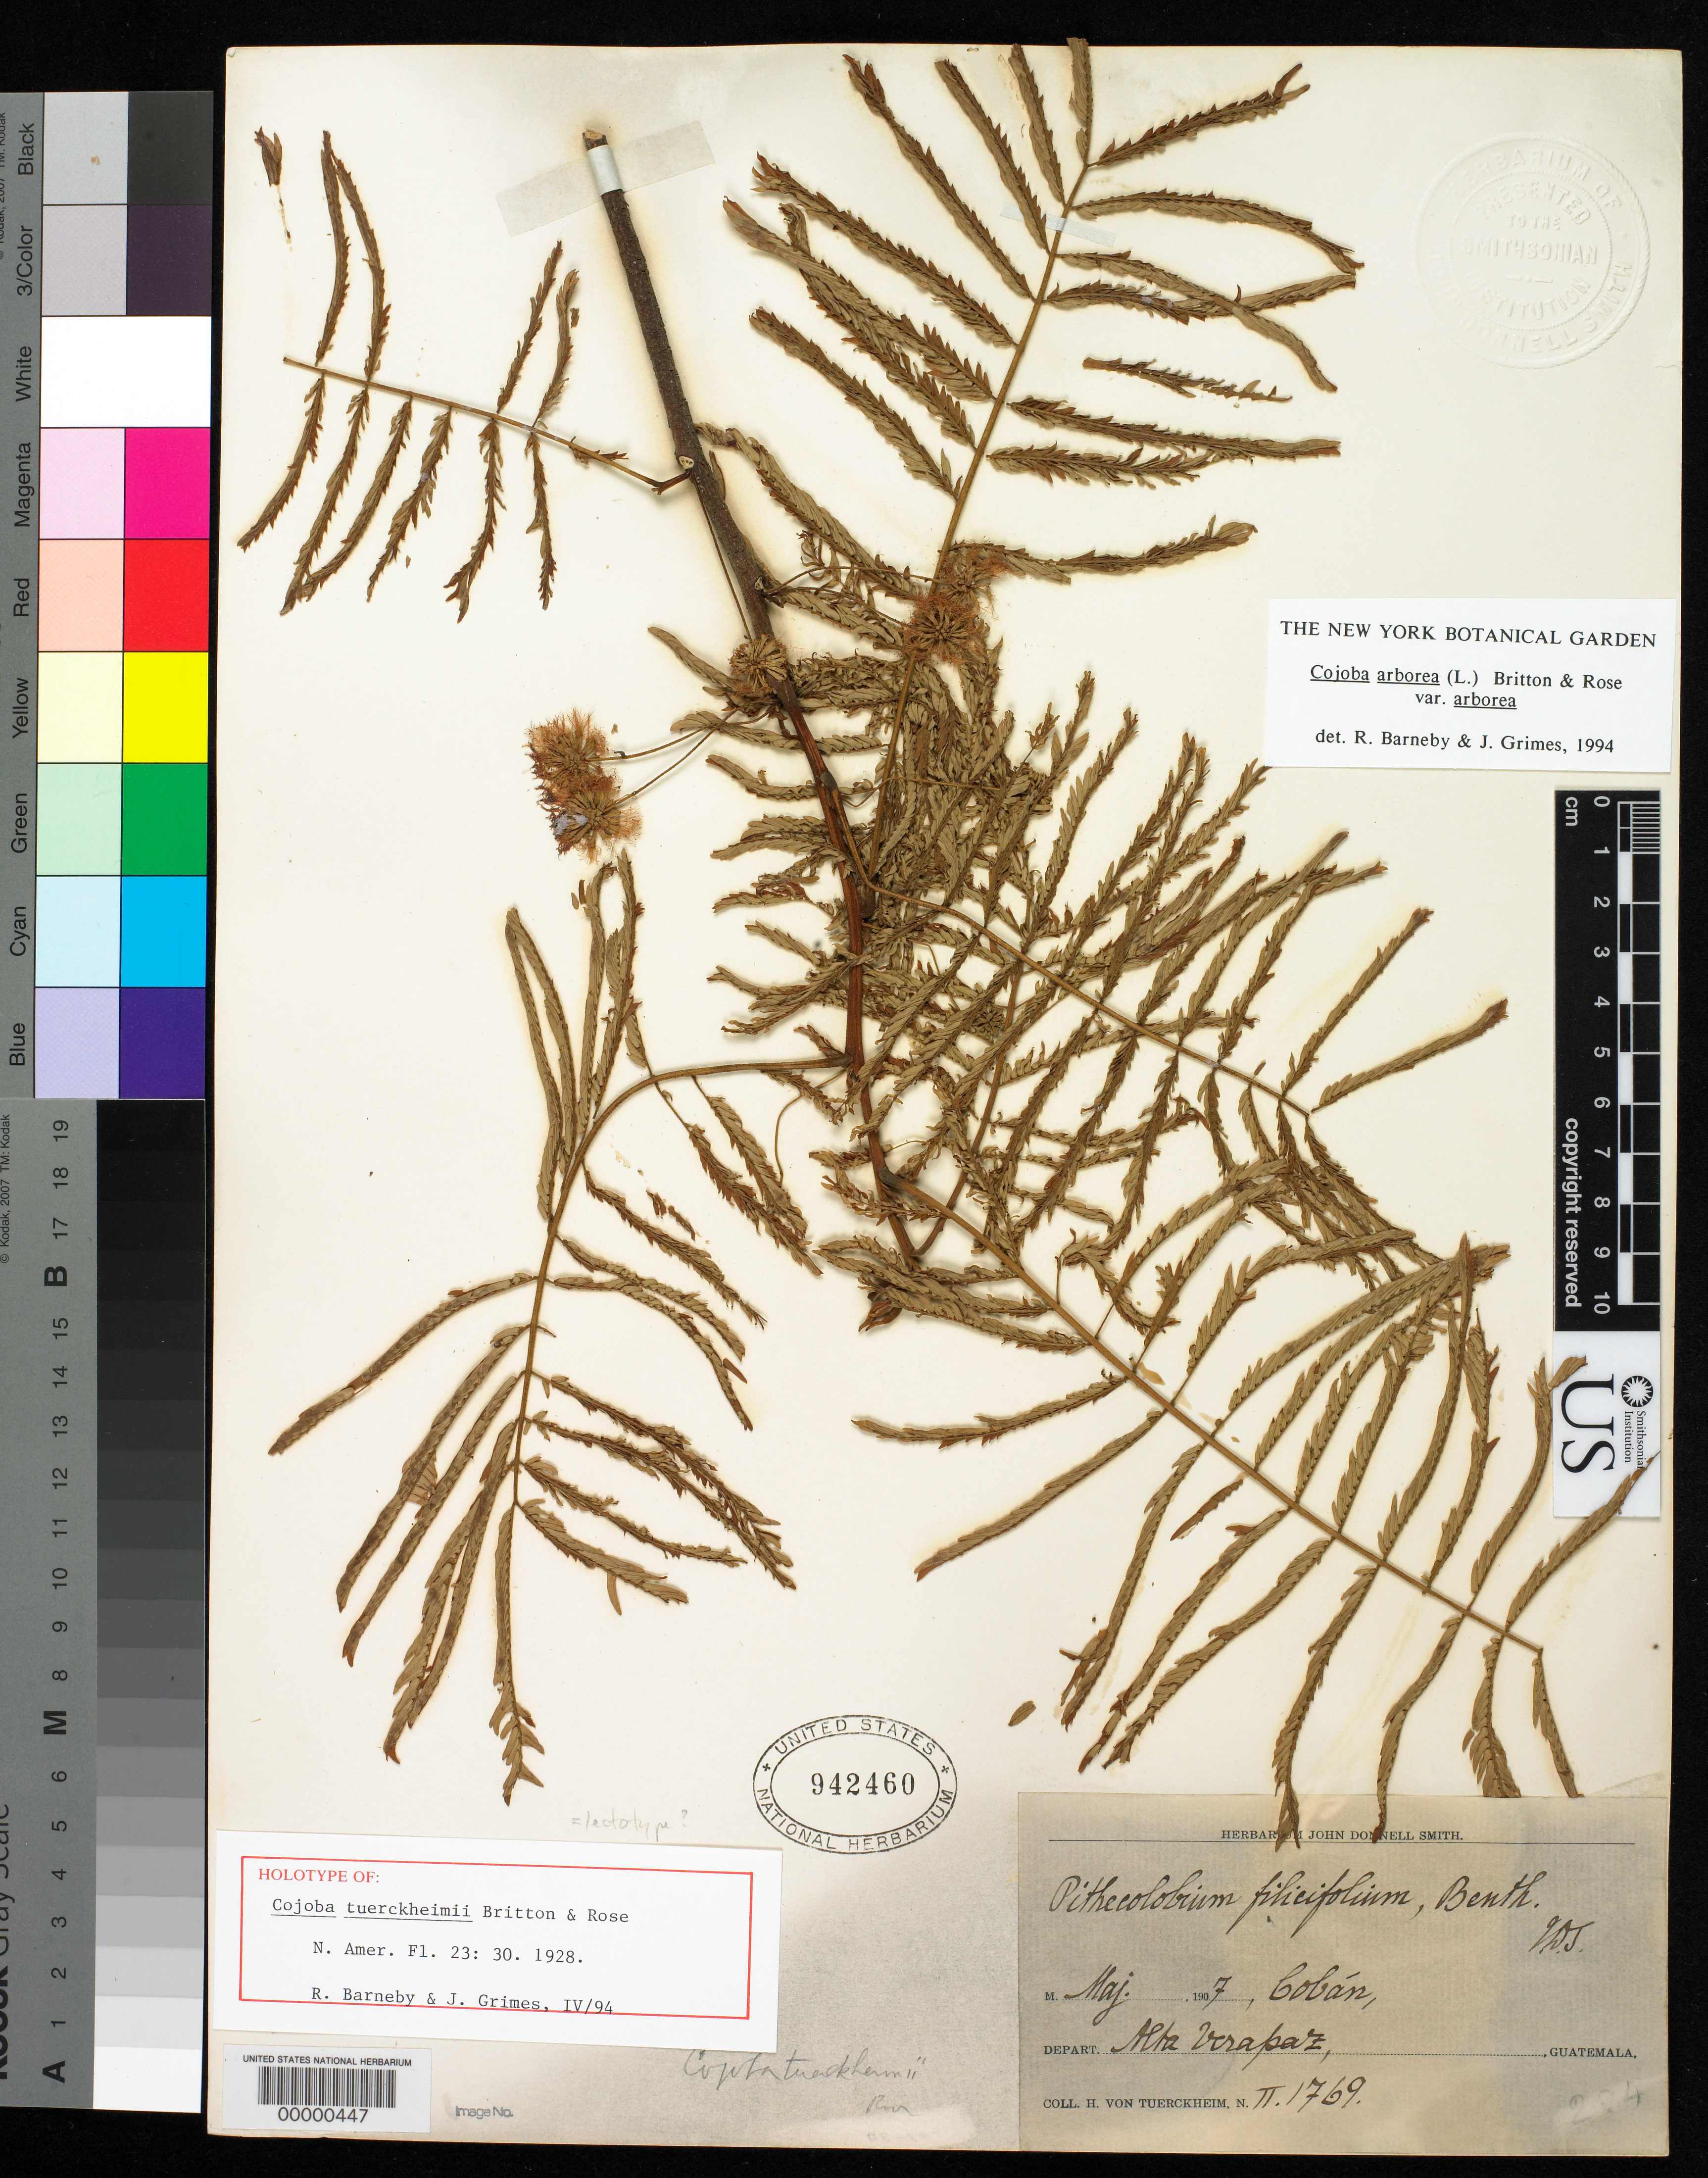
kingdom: Plantae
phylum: Tracheophyta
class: Magnoliopsida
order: Fabales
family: Fabaceae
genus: Cojoba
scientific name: Cojoba tuerckheimii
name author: Britton & Rose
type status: Lectotype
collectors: H. von Türckheim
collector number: II 1769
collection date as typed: May 1907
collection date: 1907-05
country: Guatemala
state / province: Alta Verapaz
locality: Cobán.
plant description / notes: Specimen ex John Donnell Smith herbarium. Of 3 sheets at US (none clearly the holotype), this sheet (USNH 942462) annotated (1994) and cited (1997) by Barneby & Grimes as "holotype".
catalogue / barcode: US 942460